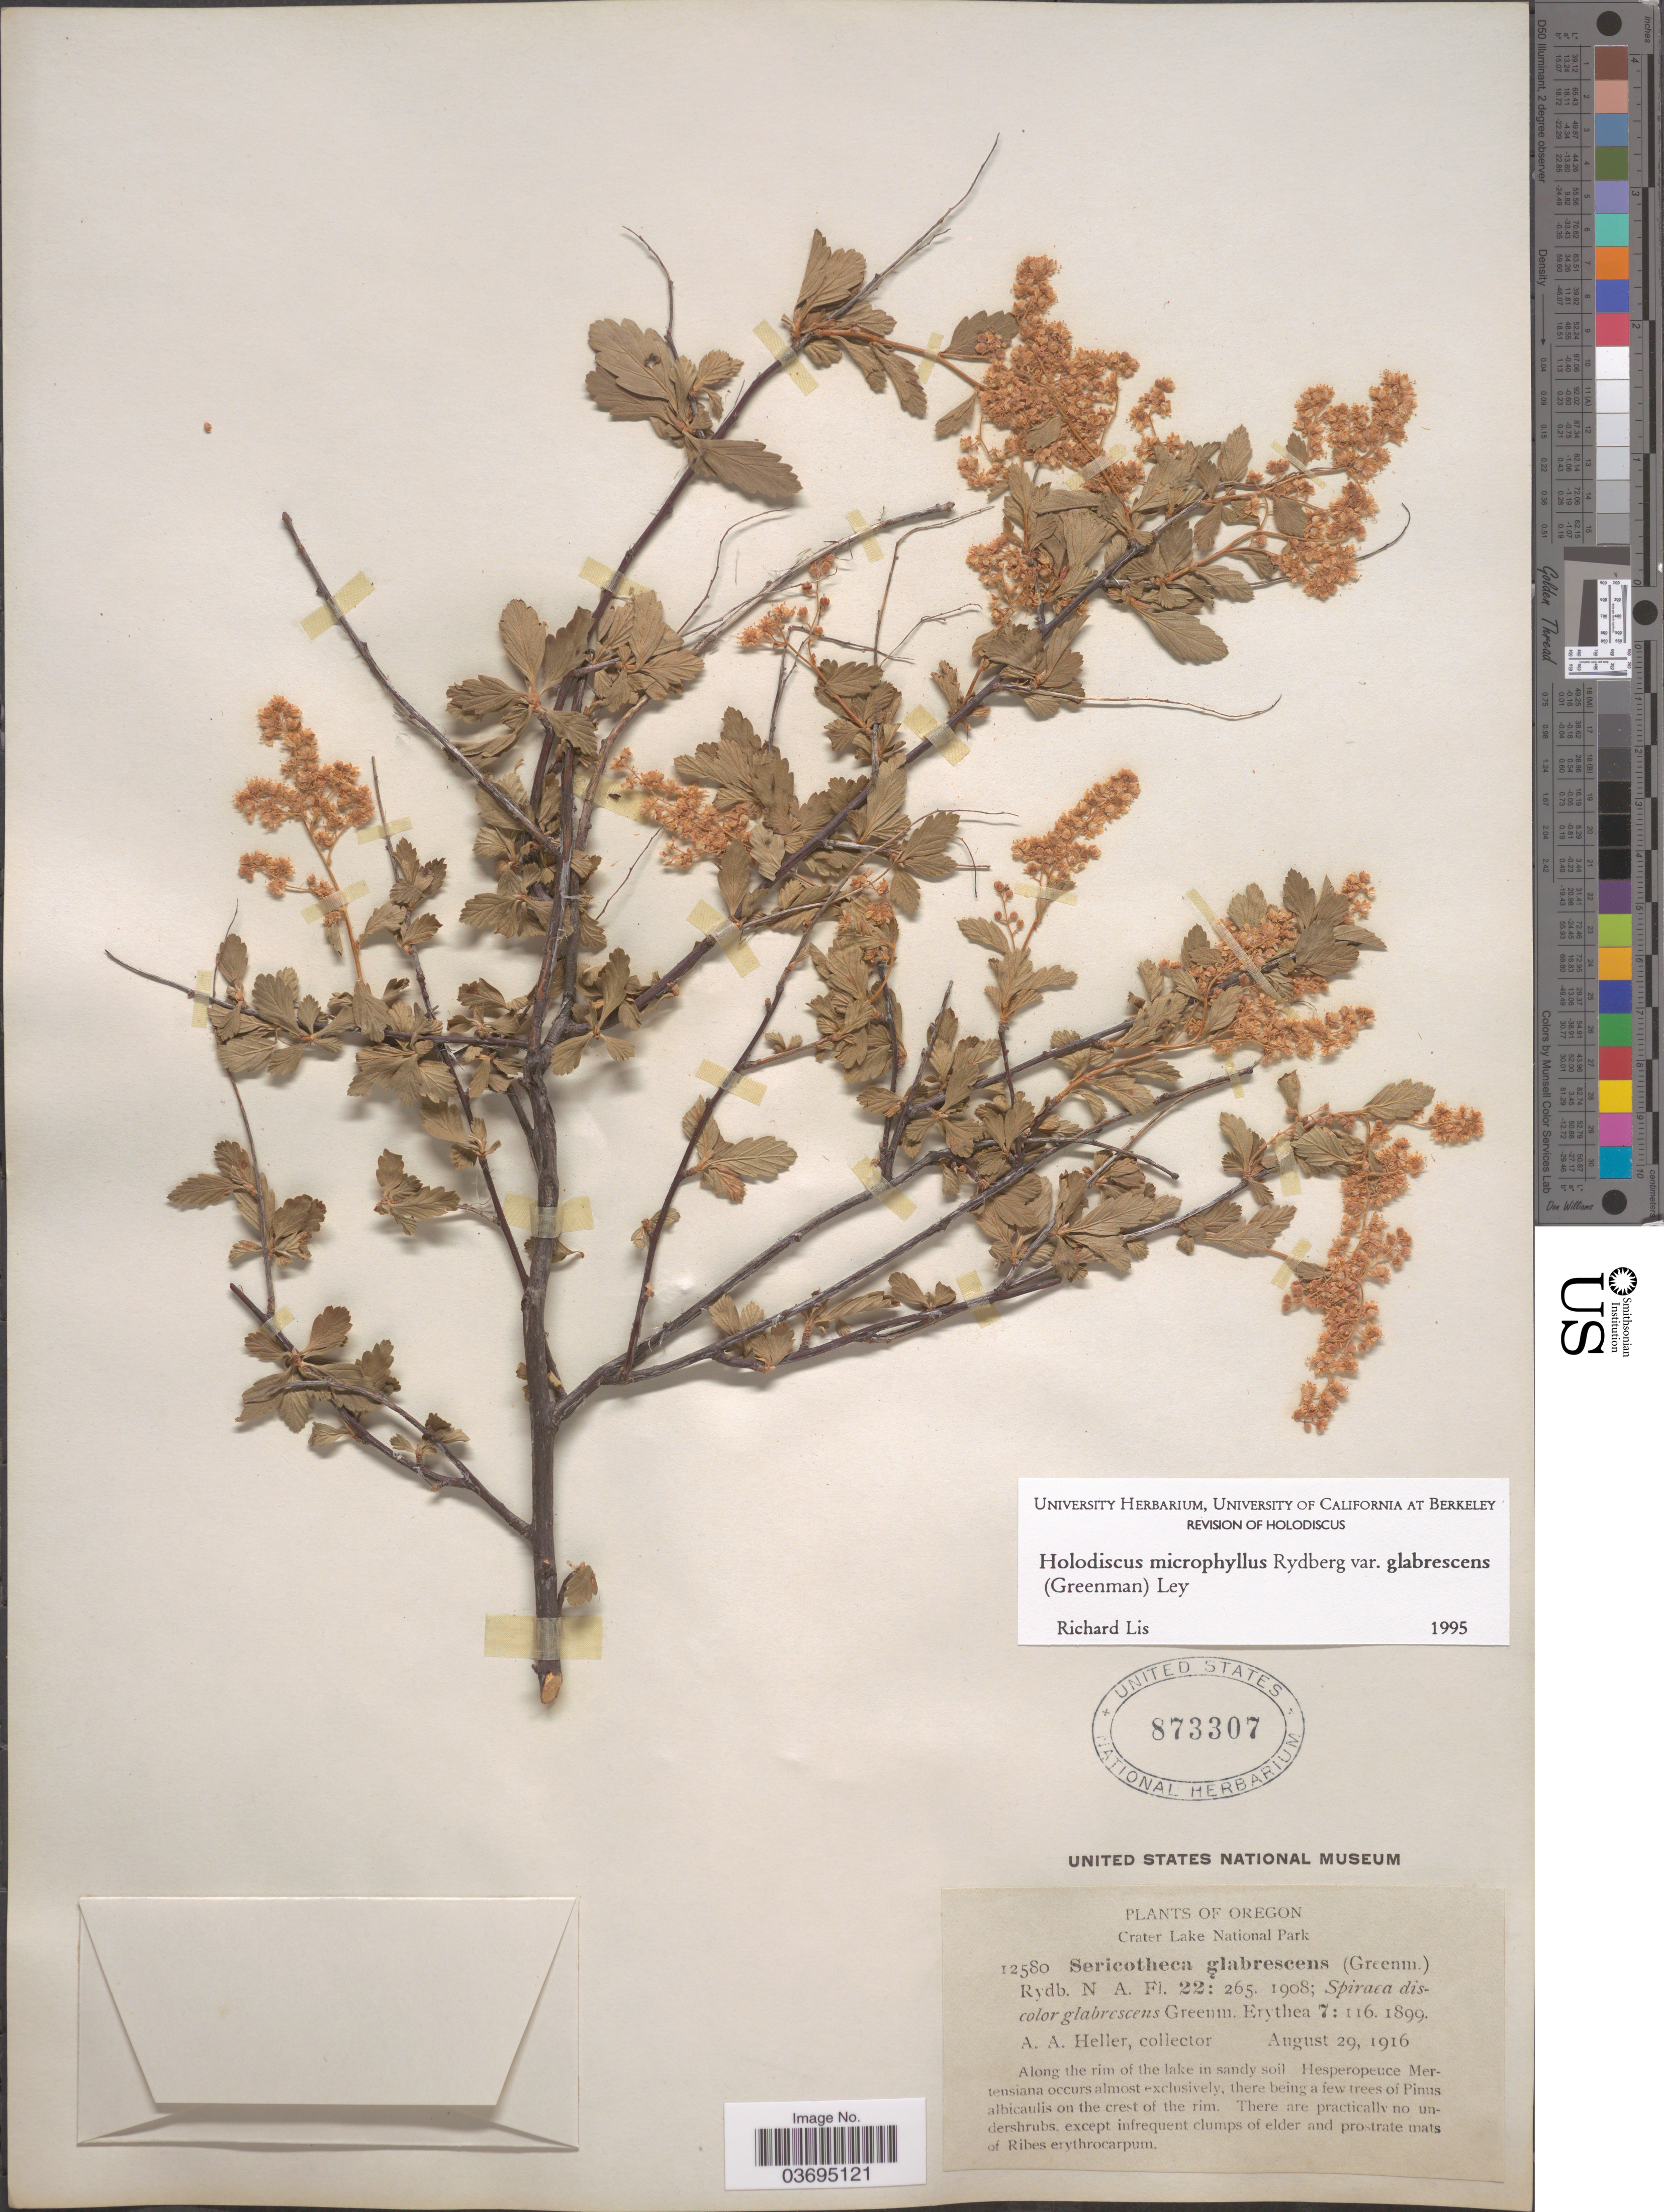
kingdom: Plantae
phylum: Tracheophyta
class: Magnoliopsida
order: Rosales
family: Rosaceae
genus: Holodiscus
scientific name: Holodiscus discolor var. glabrescens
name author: (Greenm.) Jeps.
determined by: Strong, Mark T., (BOT), Smithsonian Institution - National Museum of Natural History (UNITED STATES)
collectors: A. A. Heller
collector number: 12580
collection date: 1916-08-29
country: United States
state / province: Oregon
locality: Crater Lake National Park.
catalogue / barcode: US 873307